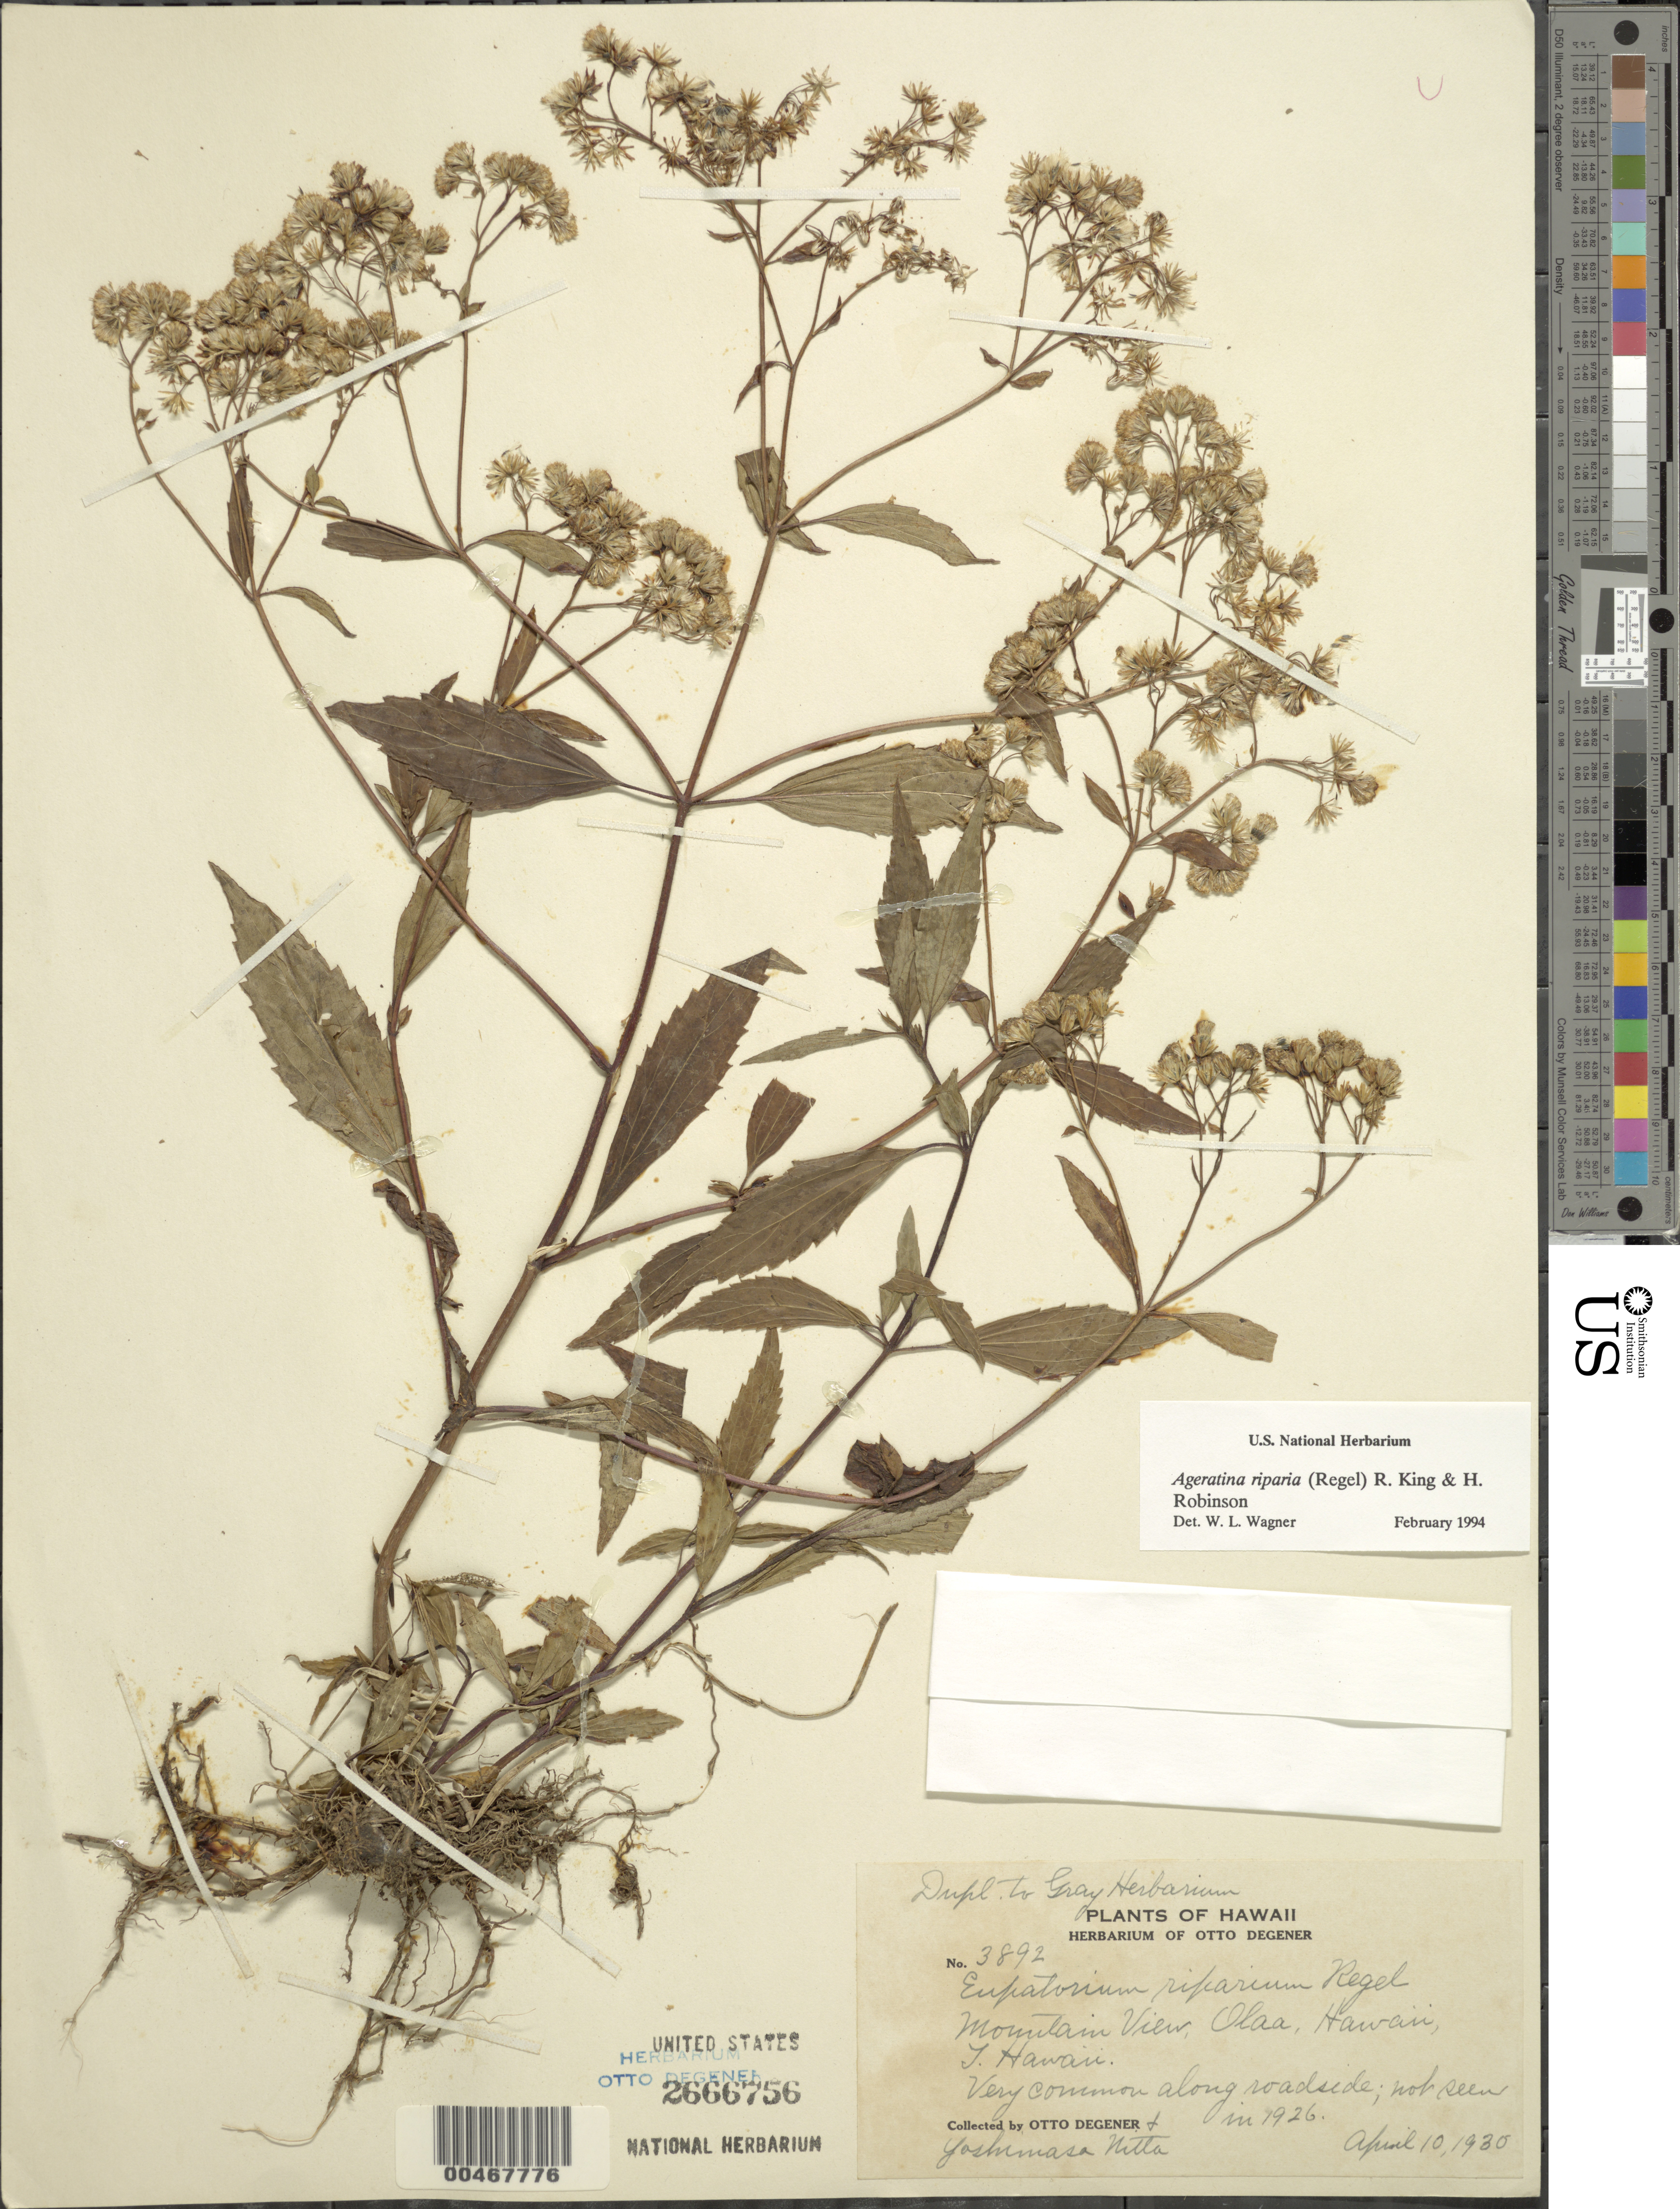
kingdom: Plantae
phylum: Tracheophyta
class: Magnoliopsida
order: Asterales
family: Asteraceae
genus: Ageratina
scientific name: Ageratina riparia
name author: (Regel) R.M. King & H. Rob.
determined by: Wagner, W. L., (BOT), Smithsonian Institution - National Museum of Natural History (UNITED STATES)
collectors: O. Degener & Y. Nitta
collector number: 3892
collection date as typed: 10 Apr 1930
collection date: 1930-04-10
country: United States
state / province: Hawaii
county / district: Hawaii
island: Hawaii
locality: Mountain View, Olaa, very common along roadside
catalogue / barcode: US 2666756